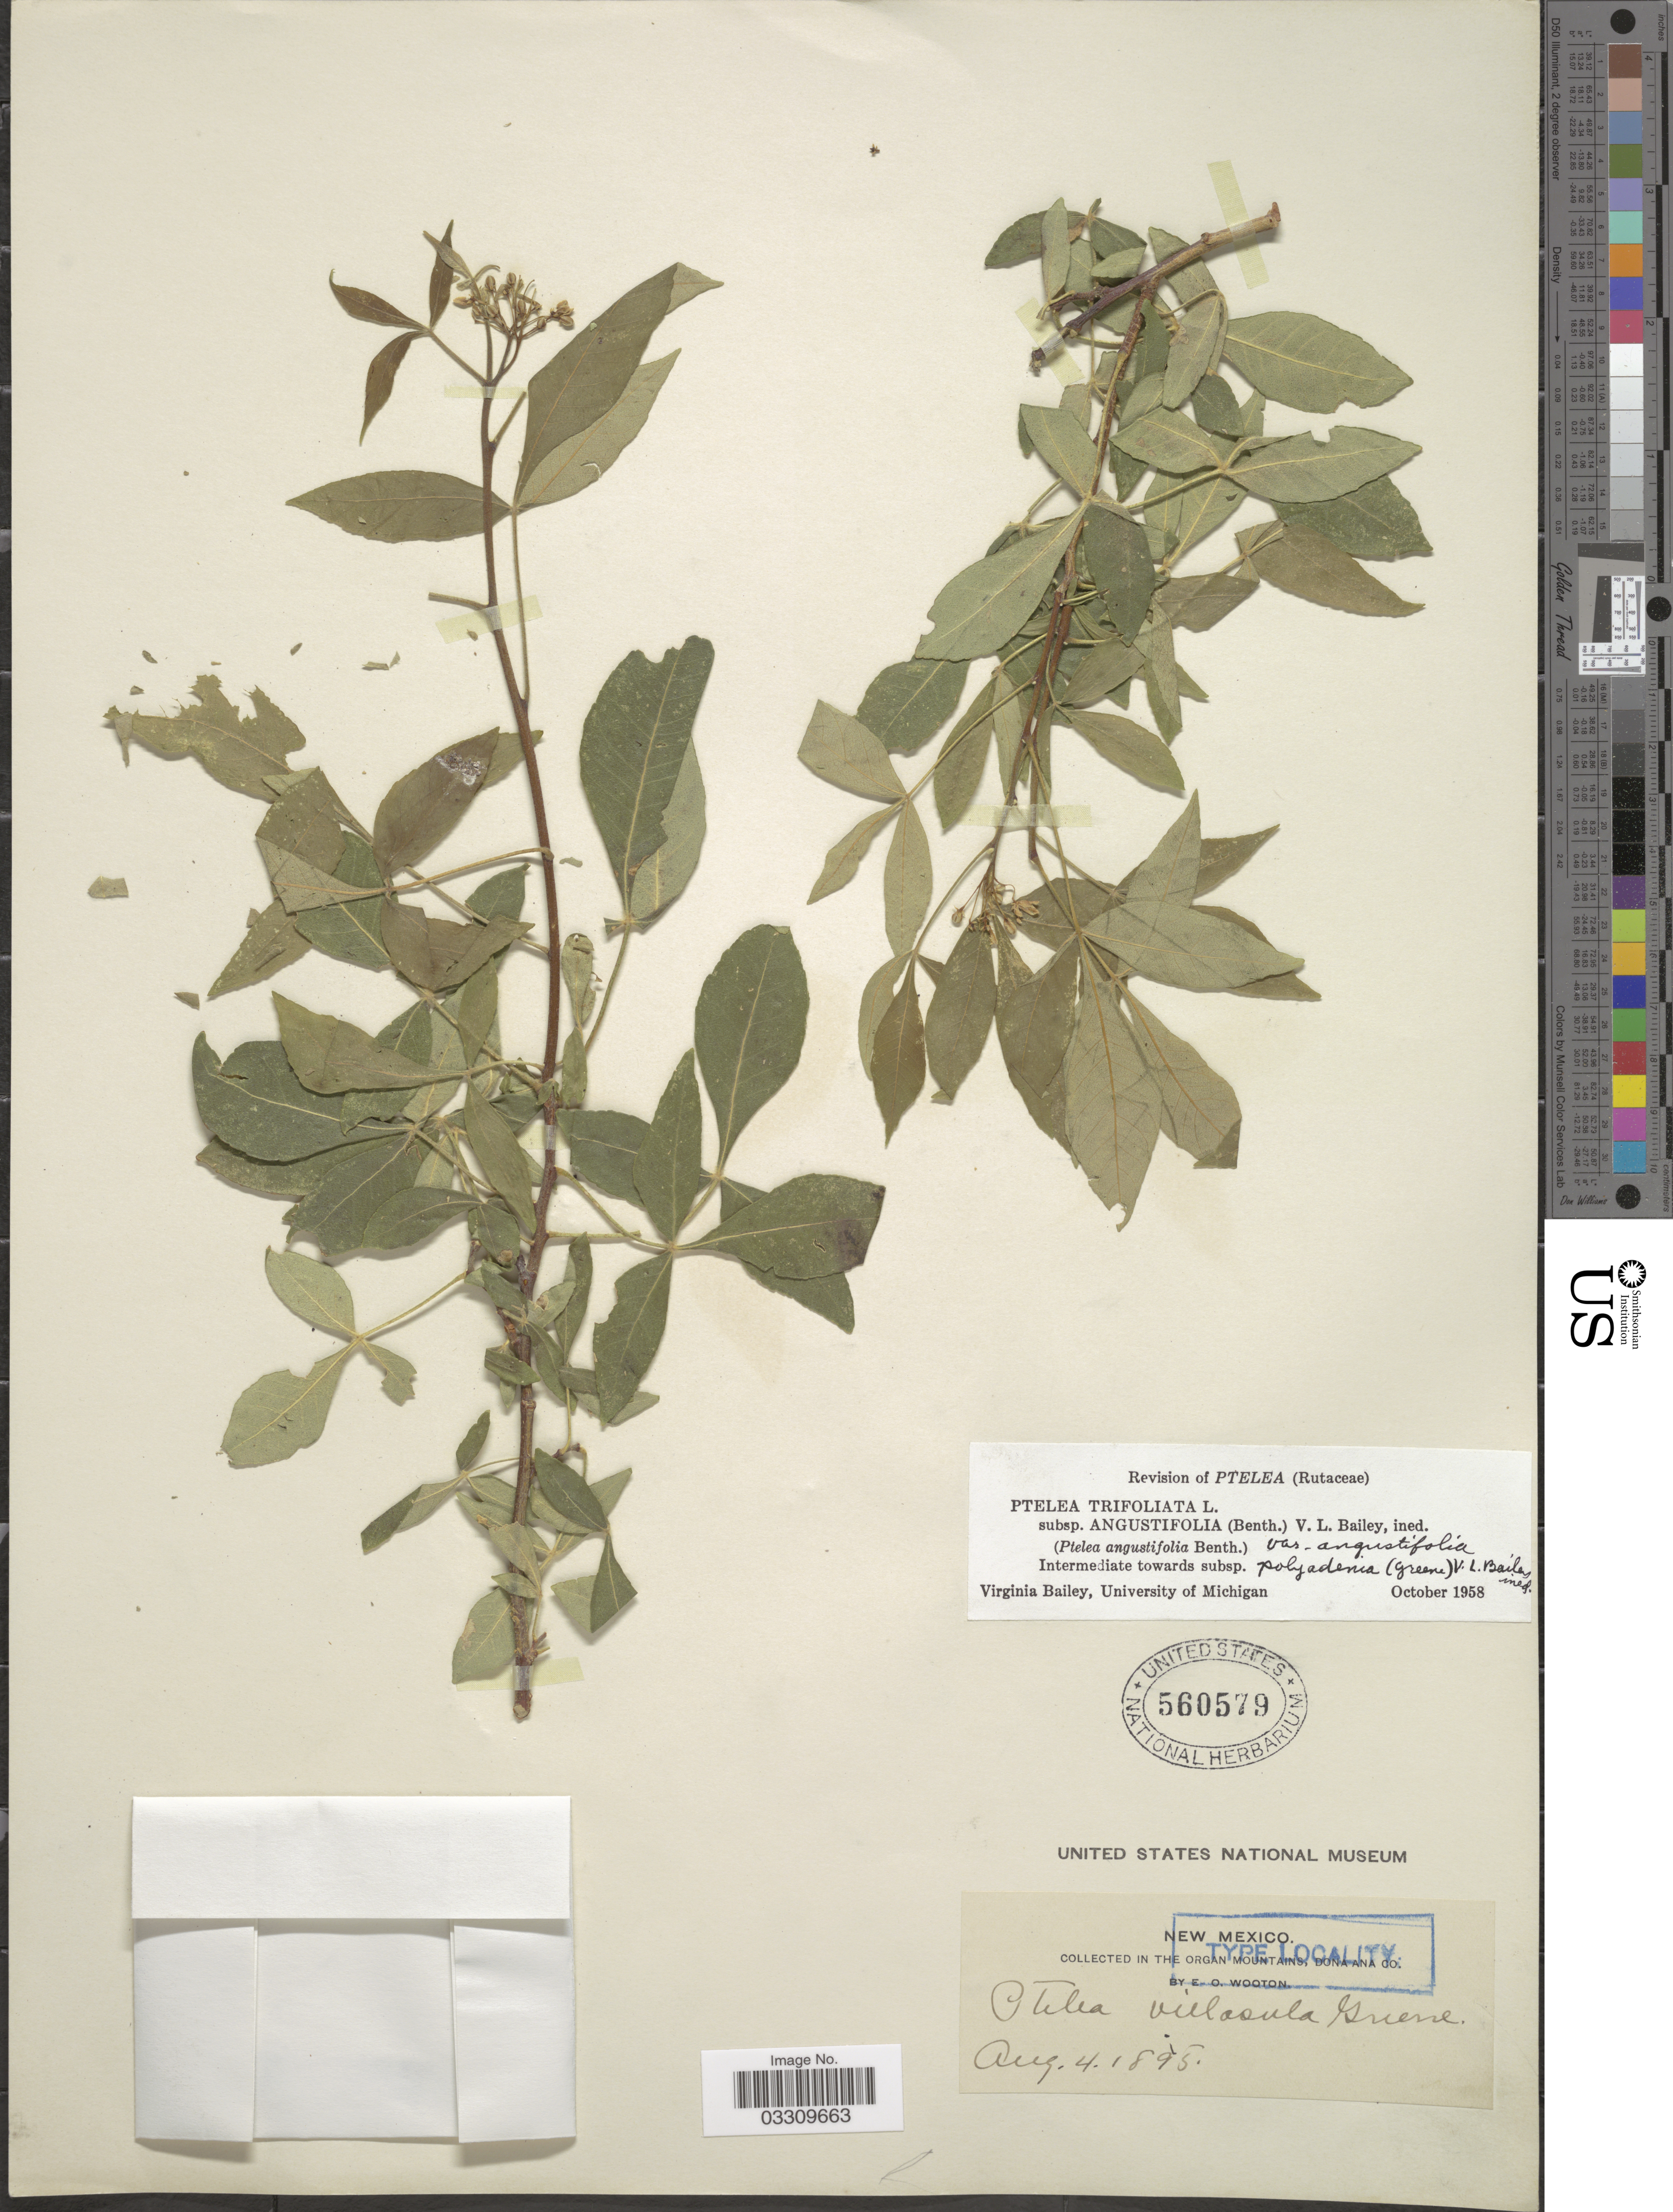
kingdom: Plantae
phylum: Tracheophyta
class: Magnoliopsida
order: Sapindales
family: Rutaceae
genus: Ptelea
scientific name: Ptelea trifoliata subsp. angustifolia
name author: (Benth.) V. L. Bailey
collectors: E. O. Wooton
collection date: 1895-08-04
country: United States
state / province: New Mexico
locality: In the Organ Mountains, Dona Ana Co.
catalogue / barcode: US 560579